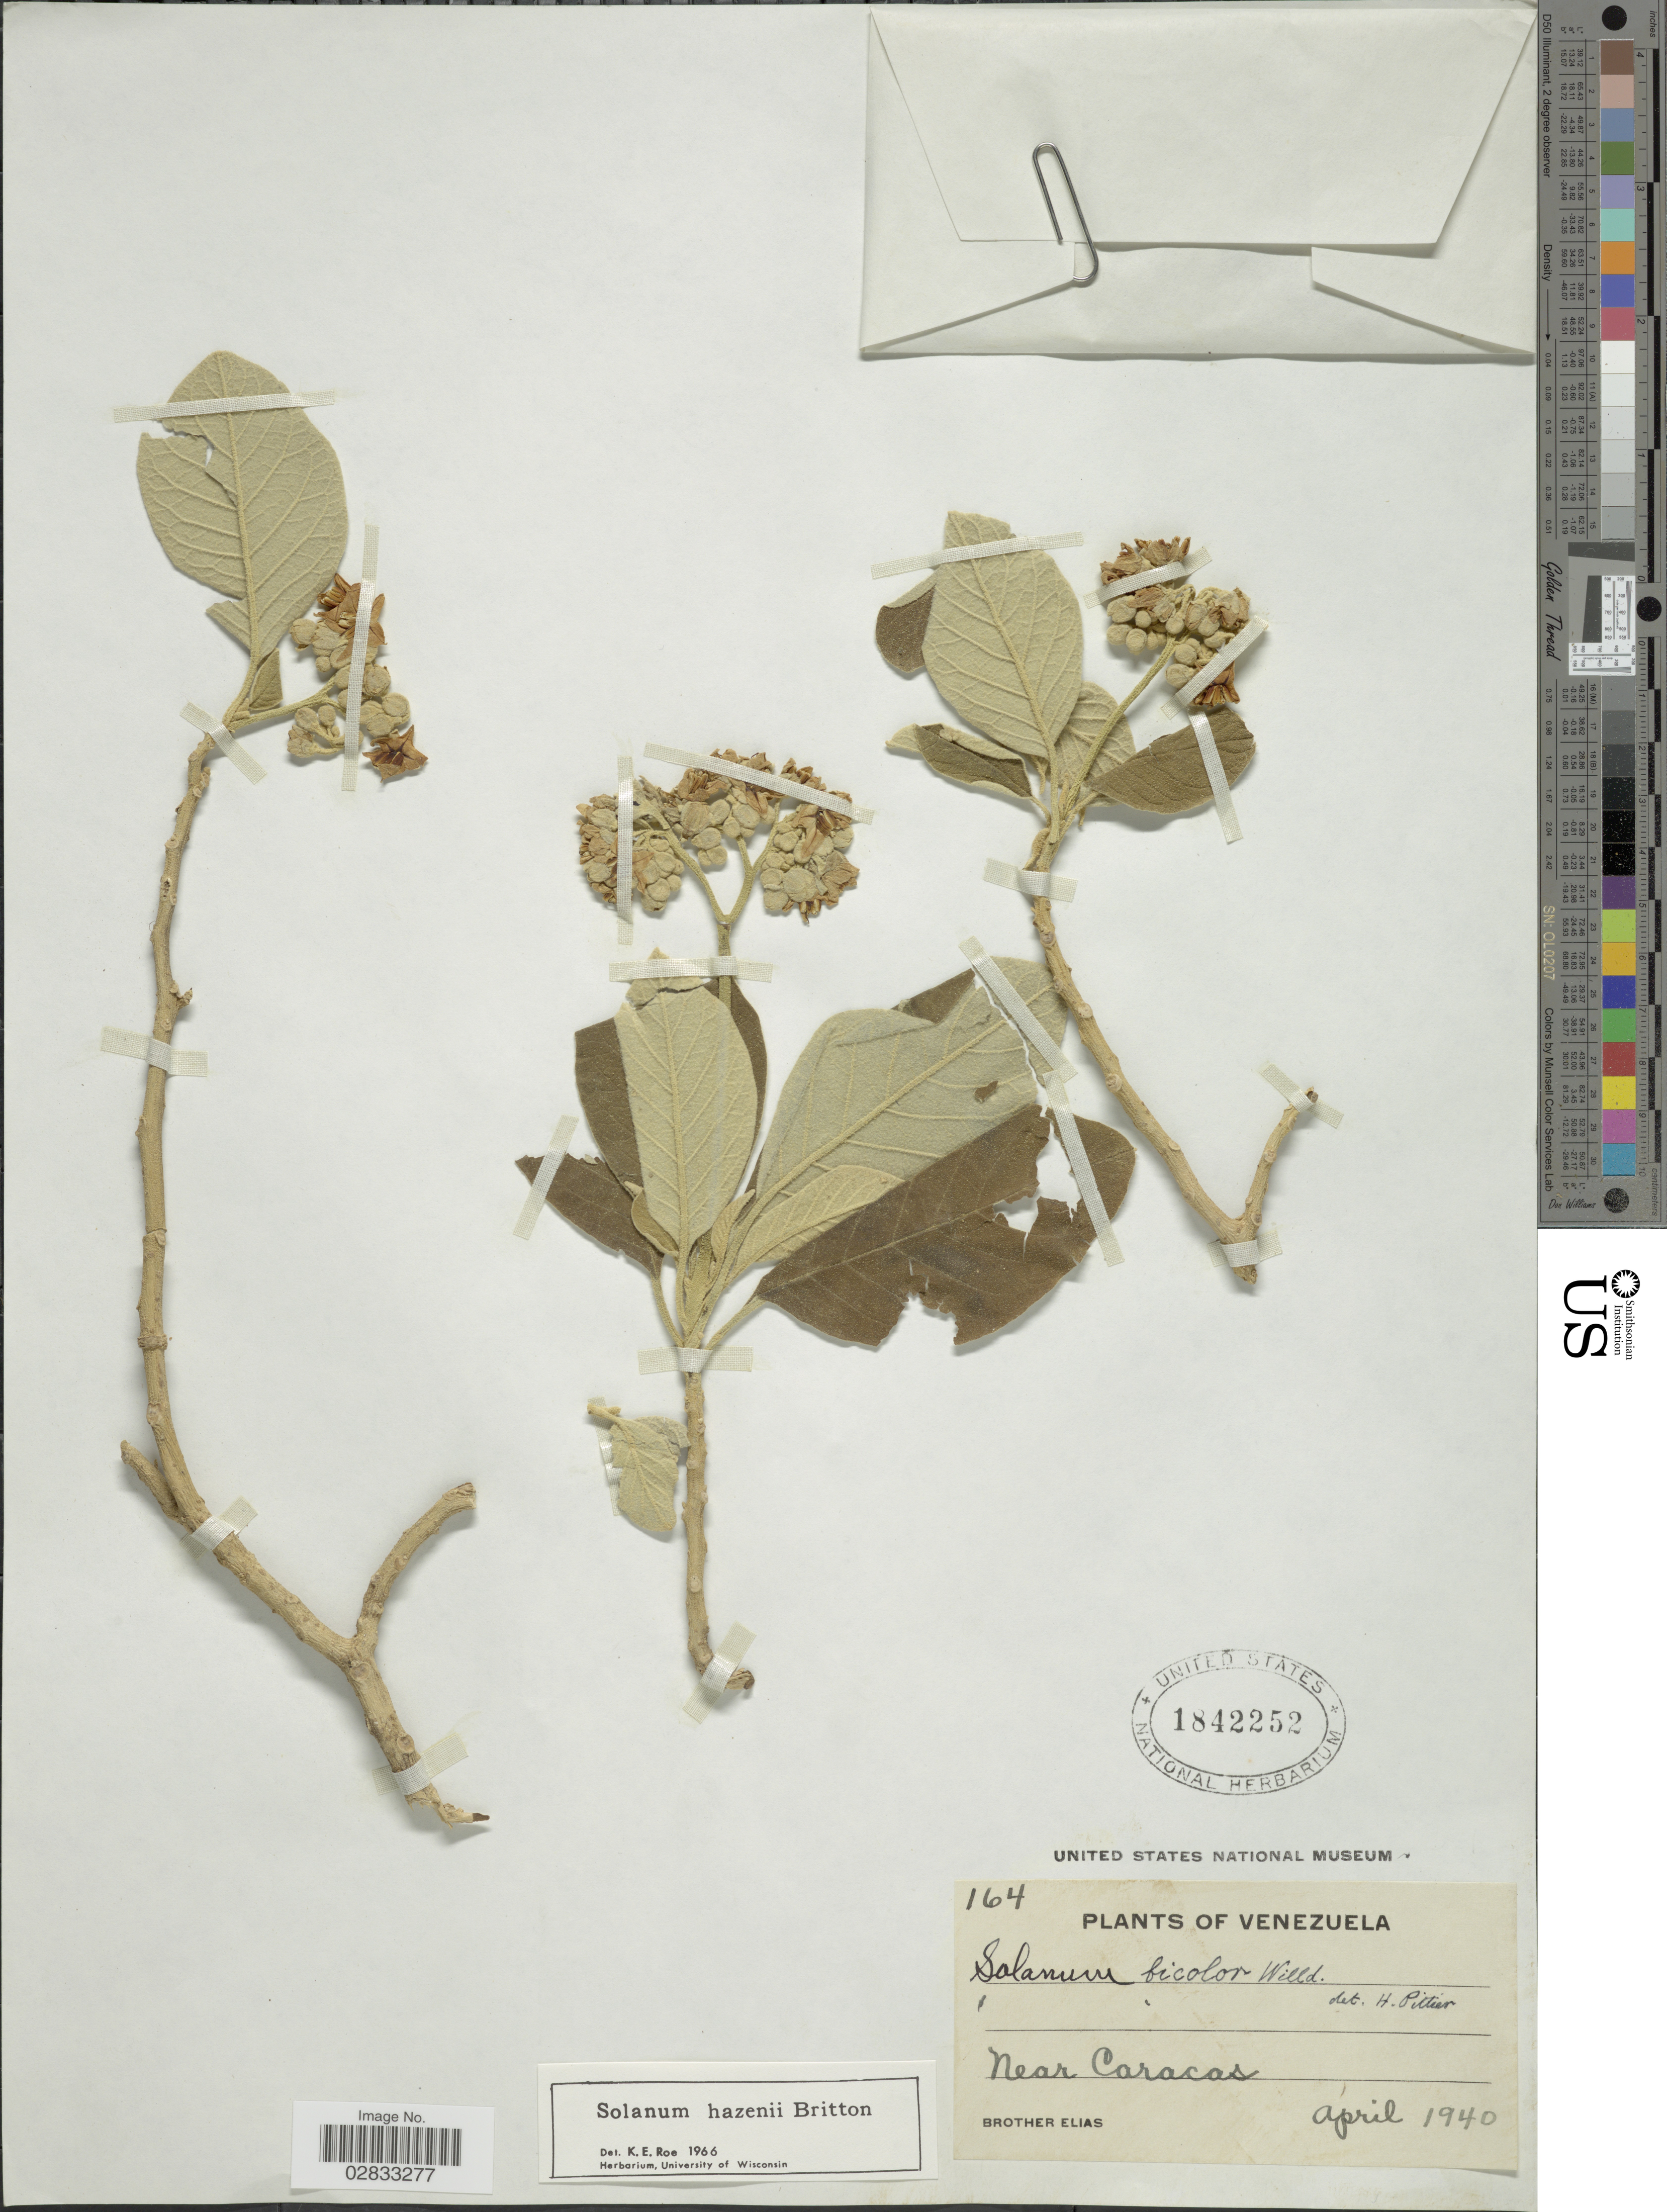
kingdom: Plantae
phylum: Tracheophyta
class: Magnoliopsida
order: Solanales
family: Solanaceae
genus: Solanum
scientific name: Solanum hazenii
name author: Britton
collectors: Bro. Elias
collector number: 164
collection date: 1940-04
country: Venezuela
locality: Near Caracas.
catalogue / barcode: US 1842252